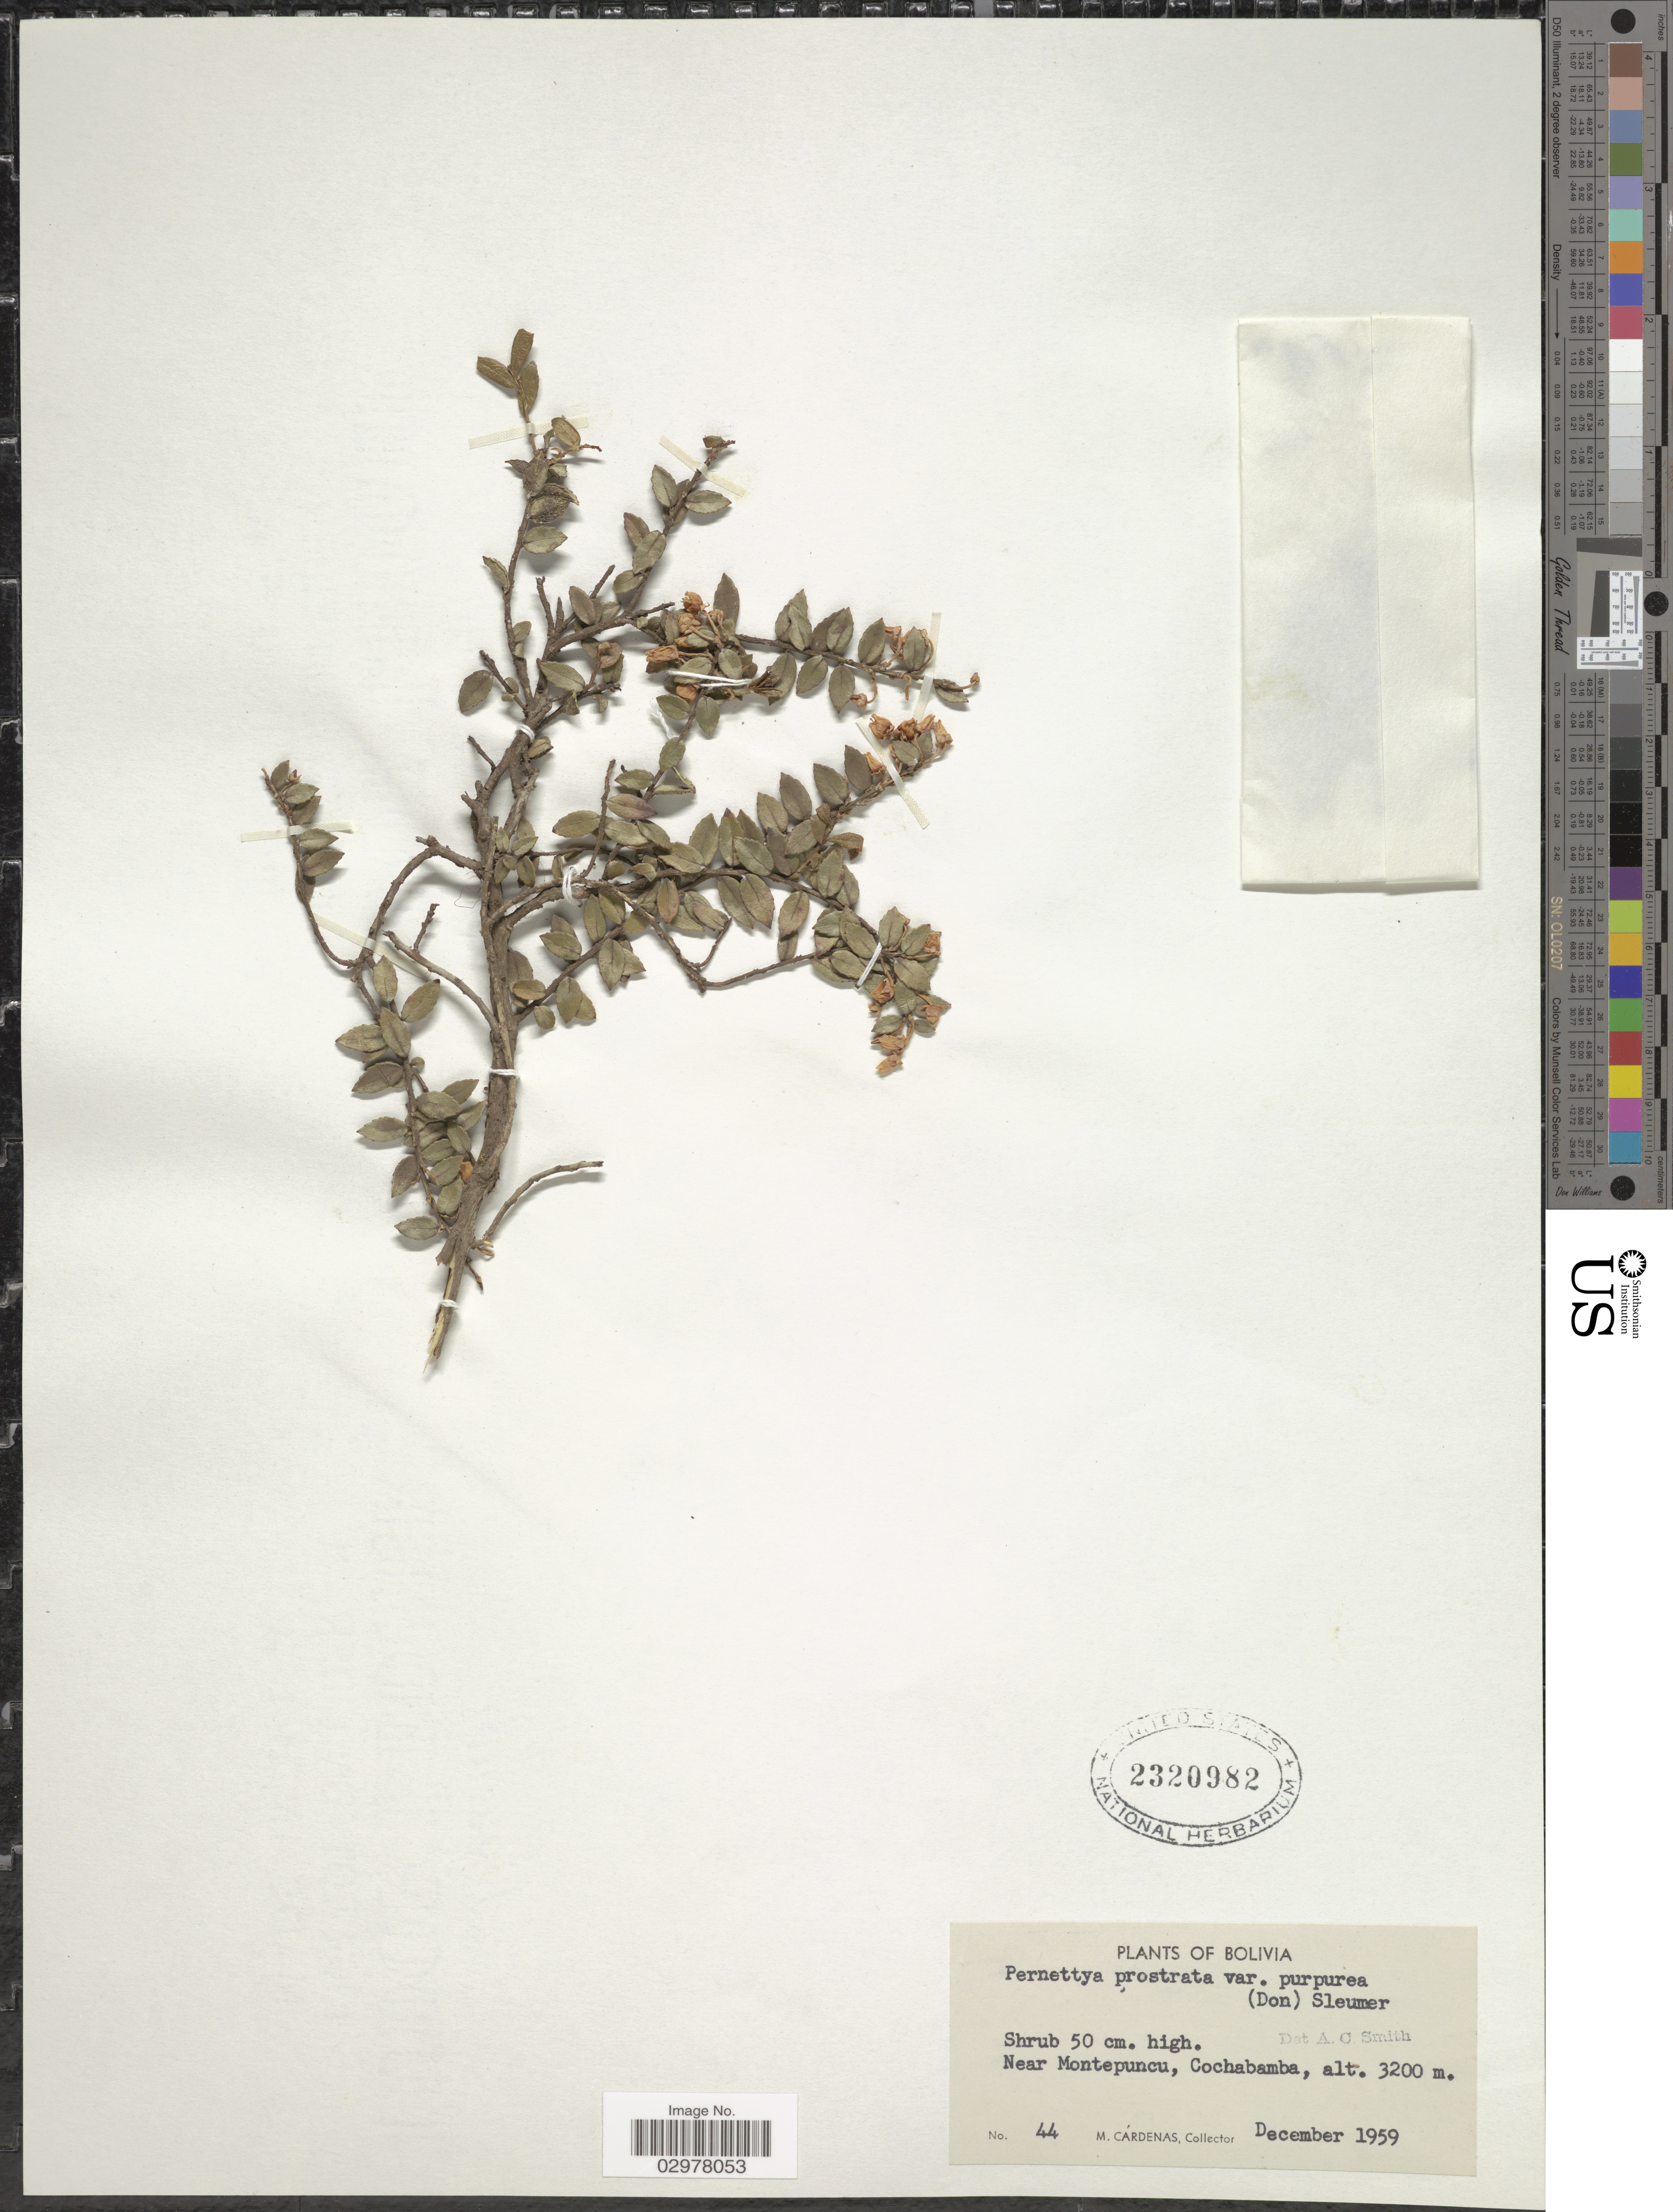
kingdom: Plantae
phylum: Tracheophyta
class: Magnoliopsida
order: Ericales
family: Ericaceae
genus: Pernettya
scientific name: Pernettya prostrata var. purpurea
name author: (D. Don ex G. Don) Sleumer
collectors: M. Cárdenas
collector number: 44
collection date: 1959-12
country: Bolivia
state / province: Cochabamba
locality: Near Montepuncu, Cochabamba.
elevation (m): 3200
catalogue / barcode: US 2320982